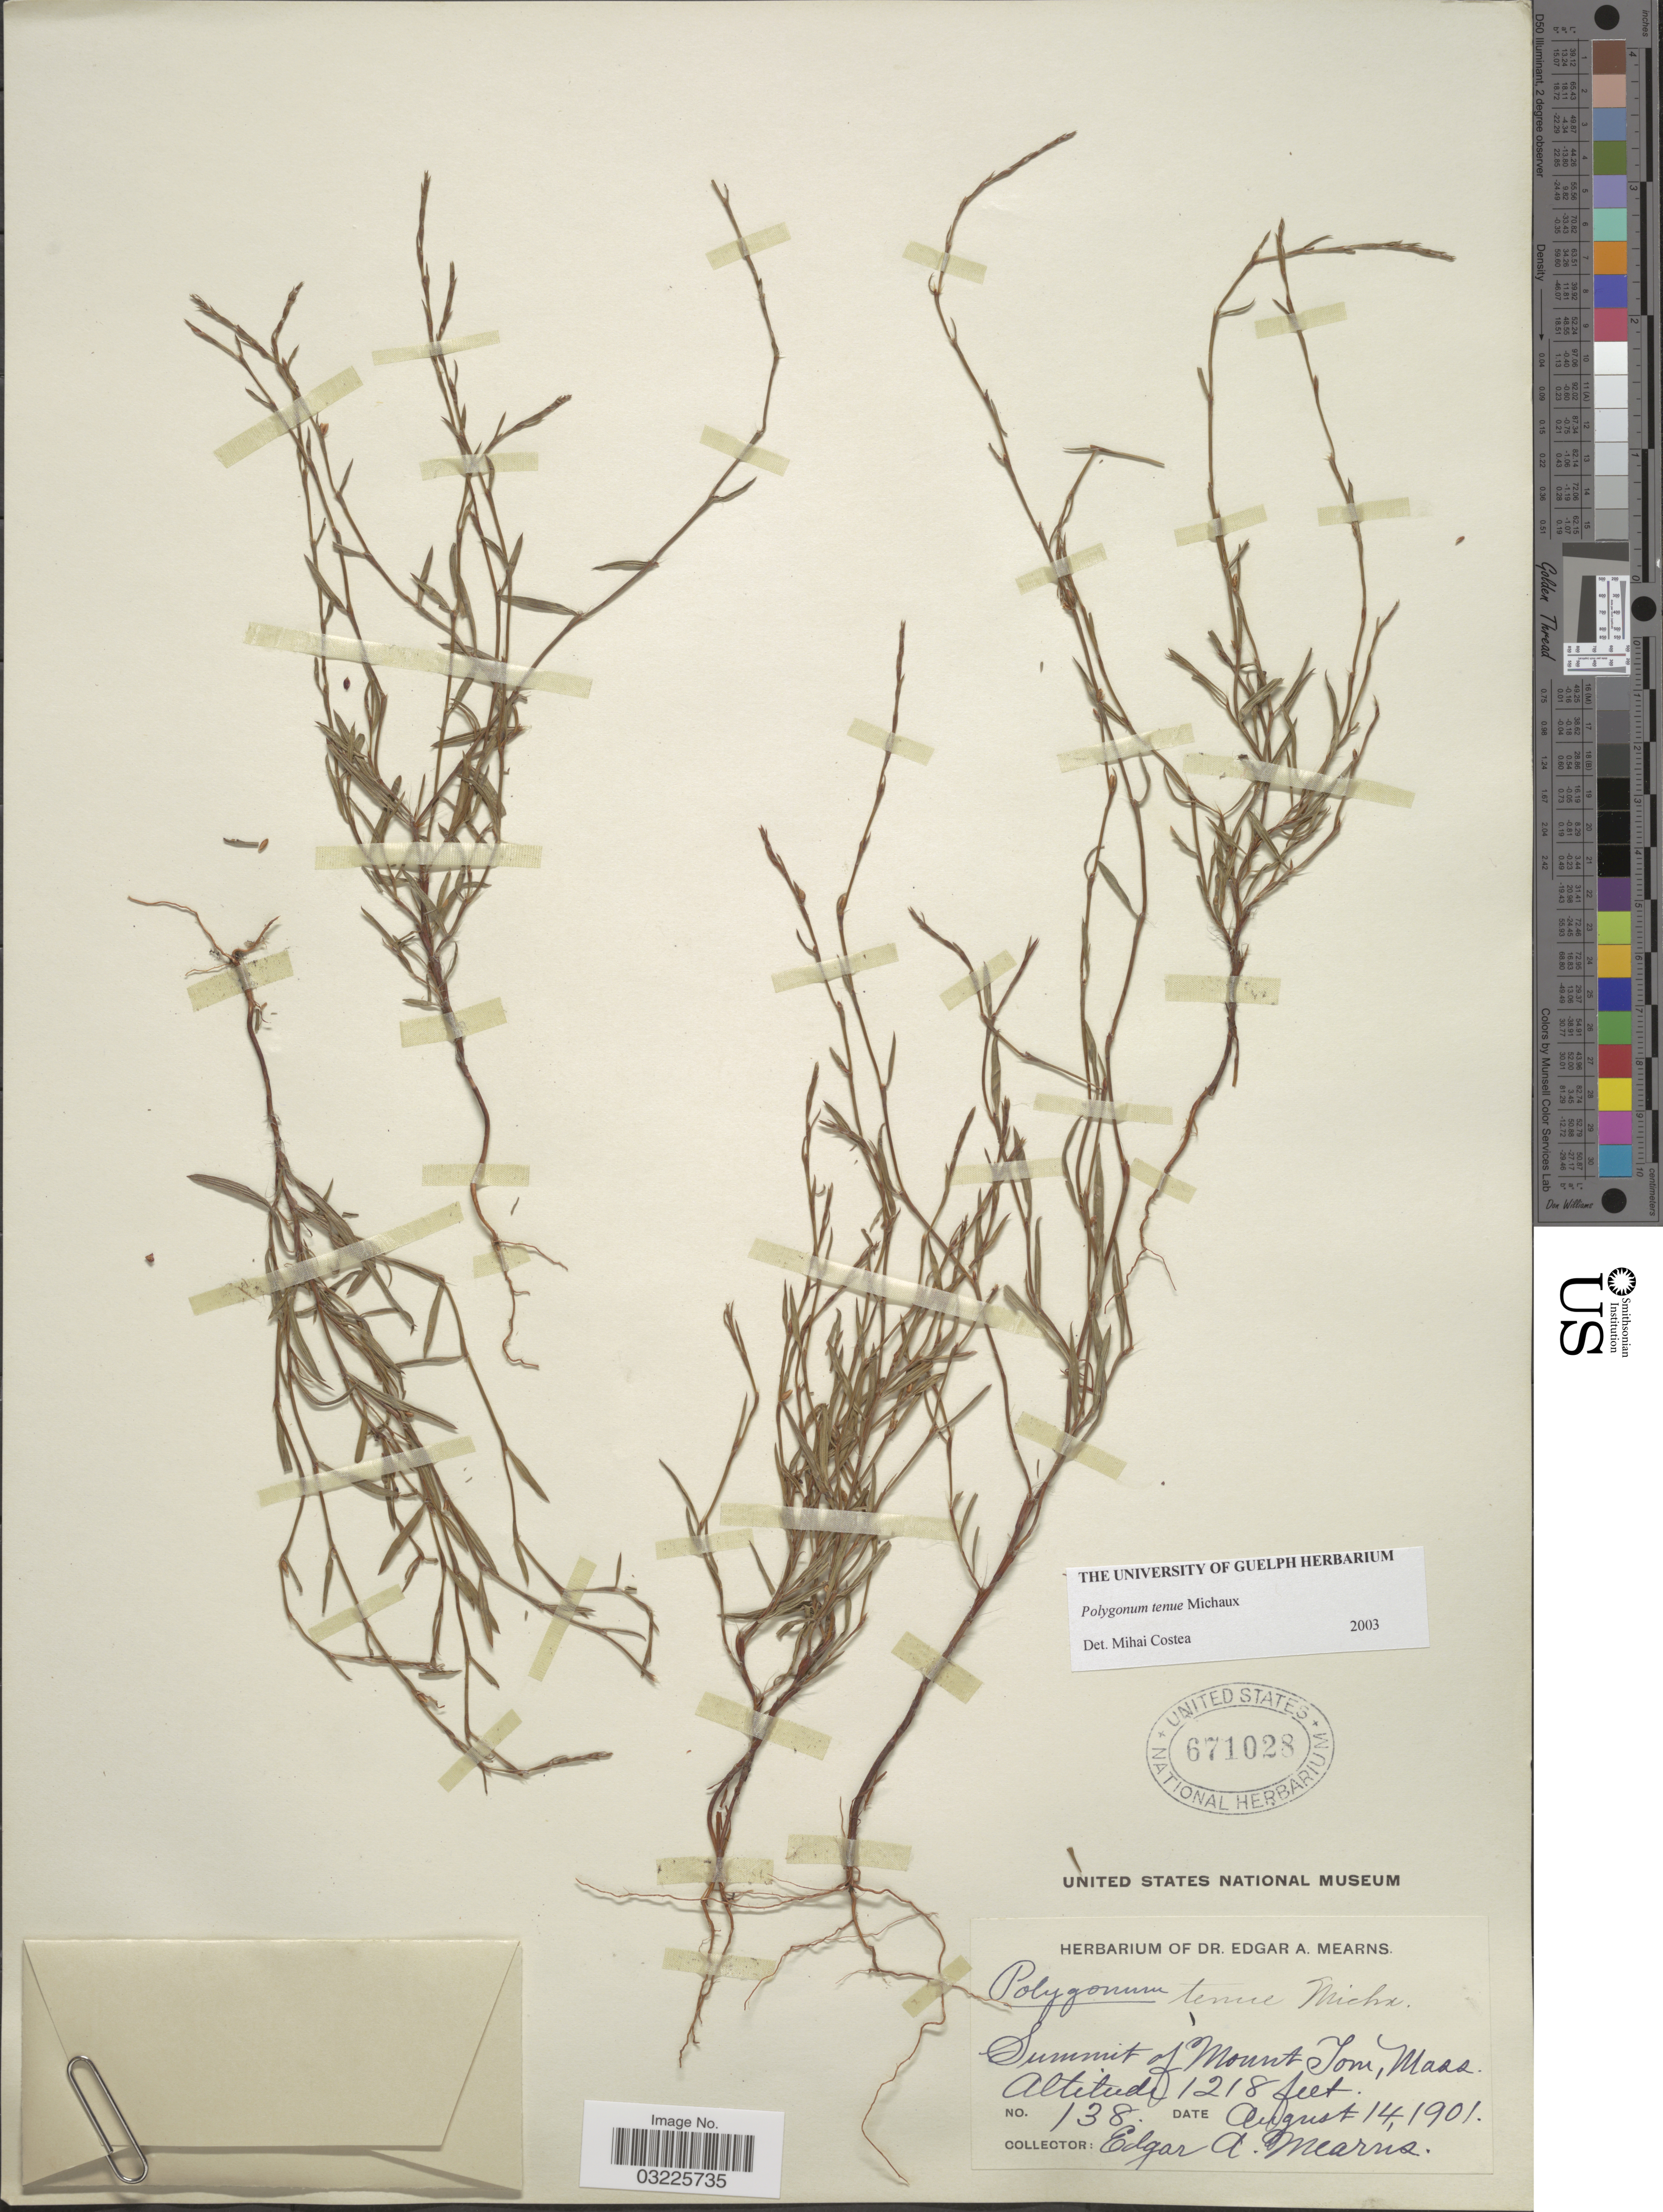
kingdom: Plantae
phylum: Tracheophyta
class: Magnoliopsida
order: Caryophyllales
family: Polygonaceae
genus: Polygonum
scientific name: Polygonum tenue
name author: F. Michx.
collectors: E. A. Mearns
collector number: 138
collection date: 1901-08-14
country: United States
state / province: Massachusetts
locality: Summit of Mount Tom.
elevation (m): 371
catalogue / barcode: US 671028